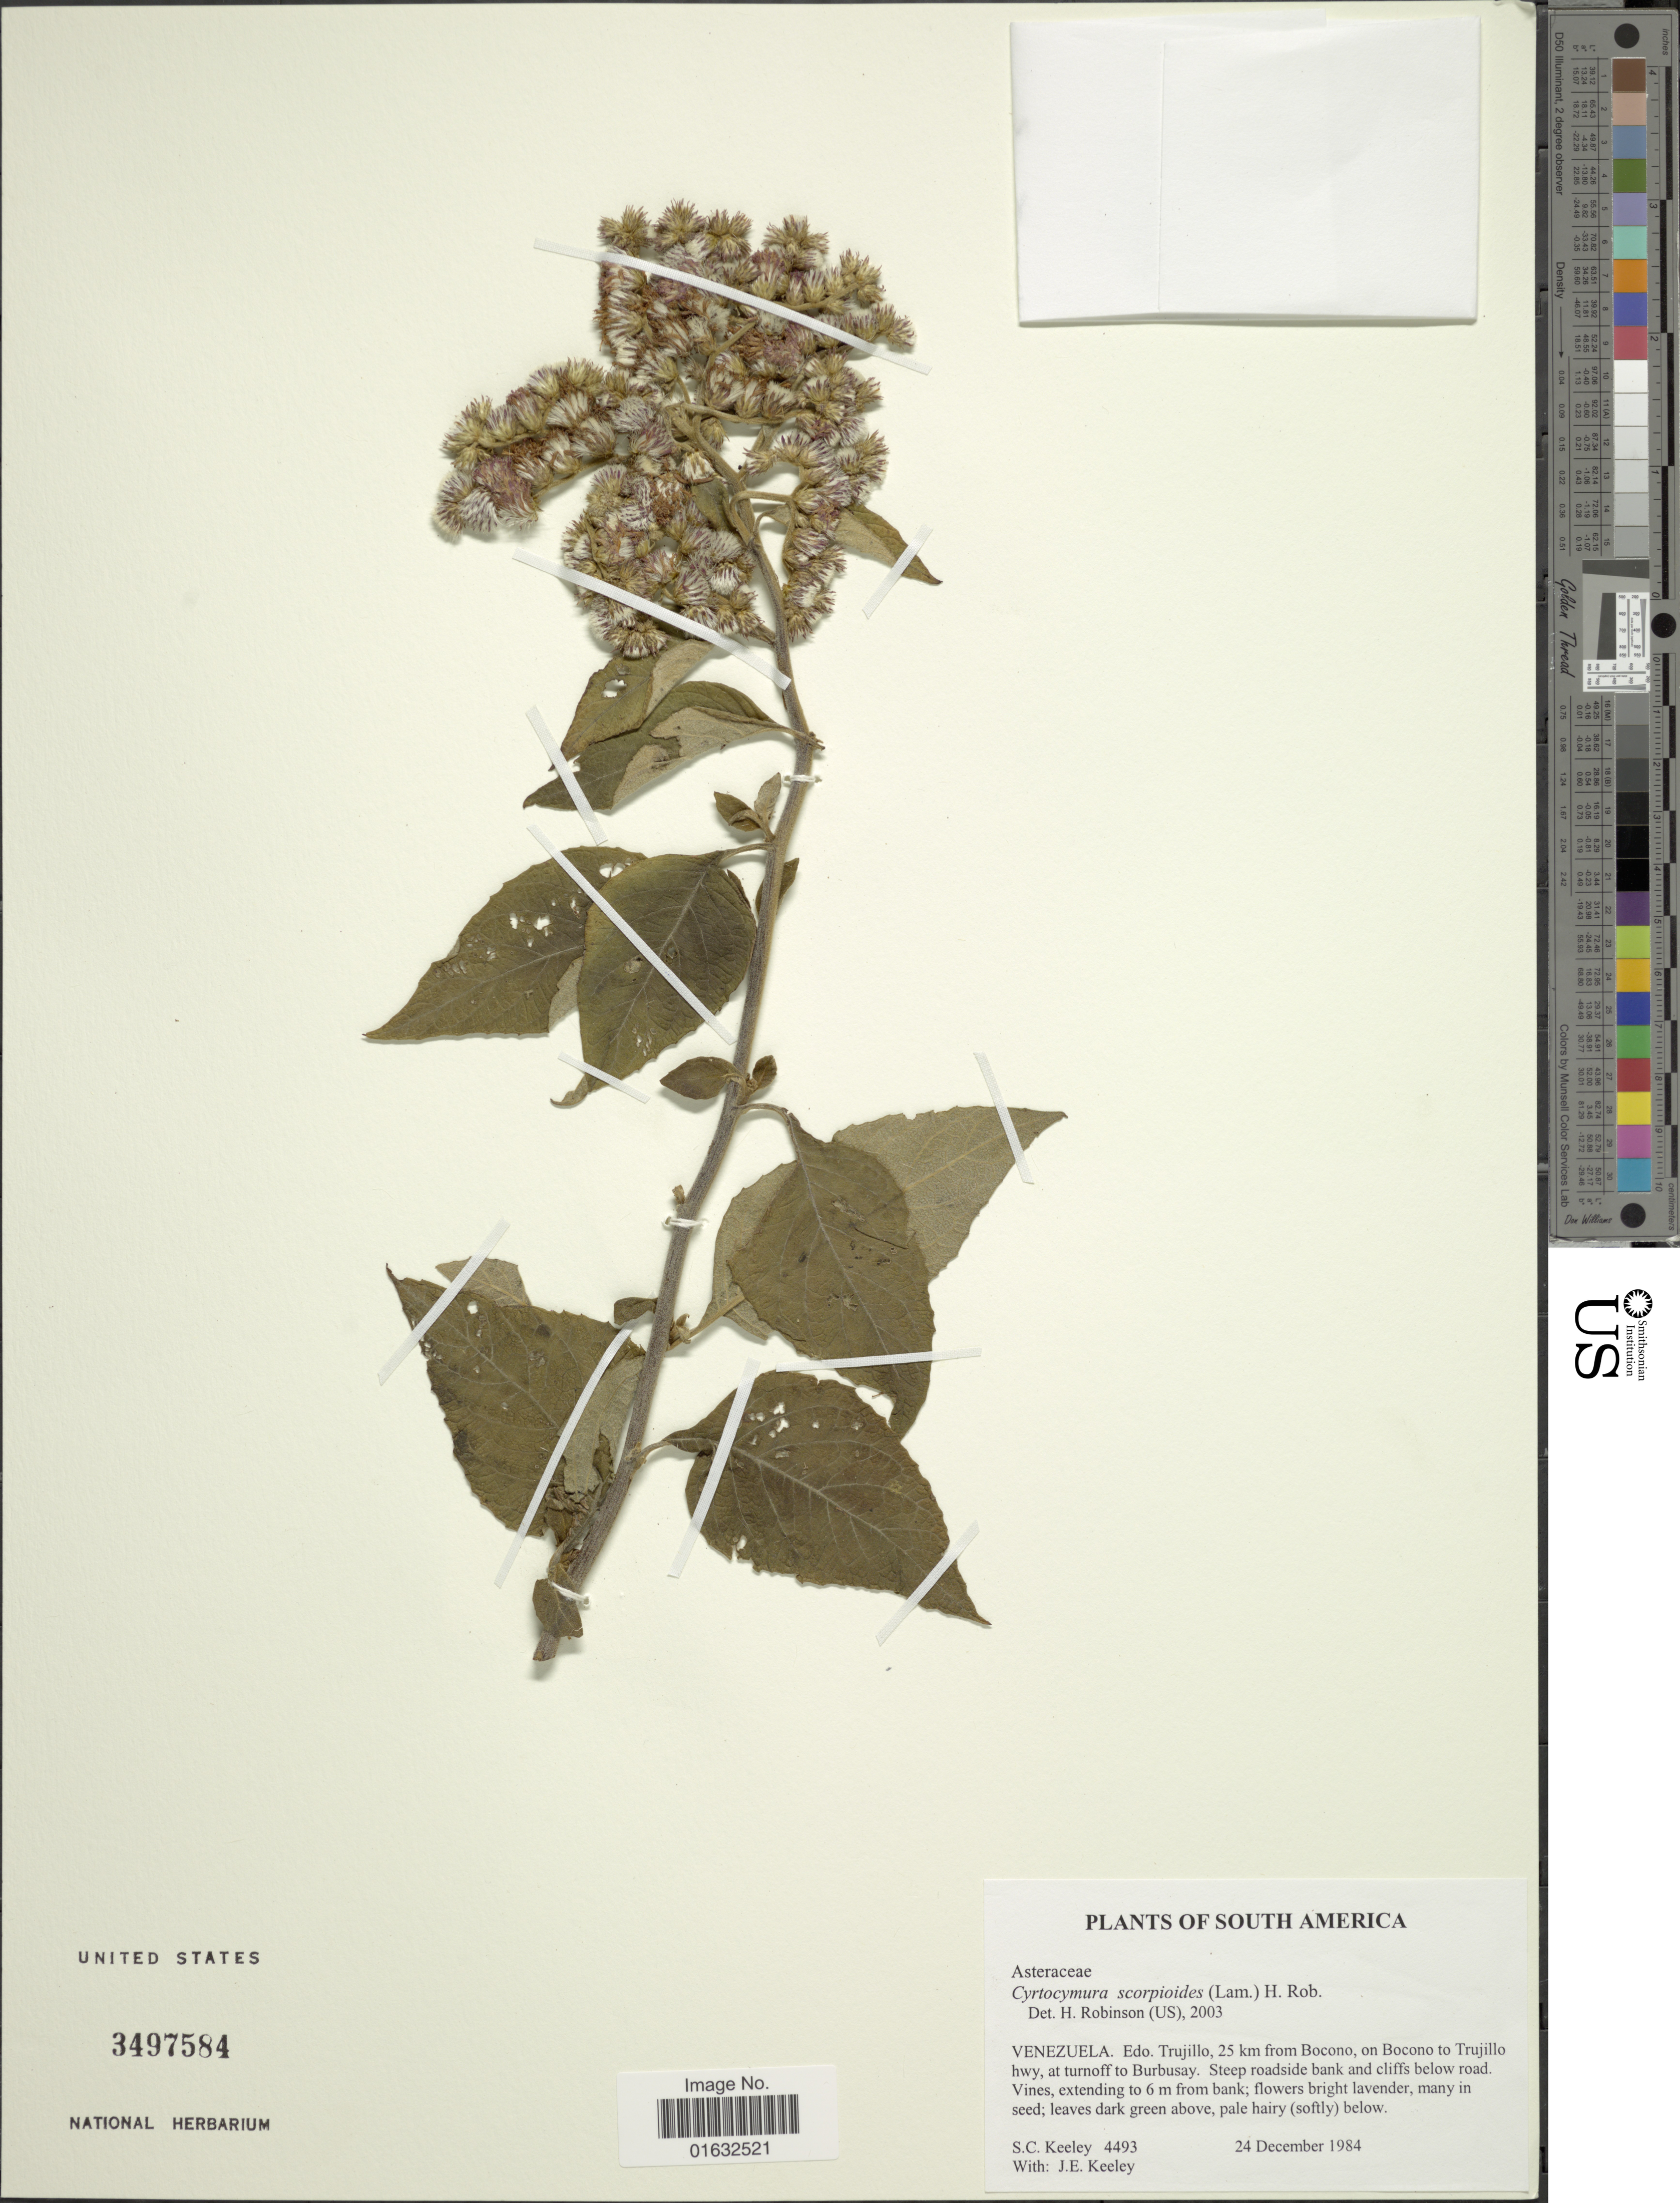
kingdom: Plantae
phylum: Tracheophyta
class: Magnoliopsida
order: Asterales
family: Asteraceae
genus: Cyrtocymura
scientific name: Cyrtocymura scorpioides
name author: (Lam.) H. Rob.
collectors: S. C. Keeley & J. E. Keeley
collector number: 4493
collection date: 1984-12-24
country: Venezuela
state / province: Trujillo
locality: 25 km from Bocono, on Bocono to Trujillo hwy, at turnoff to Burbusay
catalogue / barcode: US 3497584